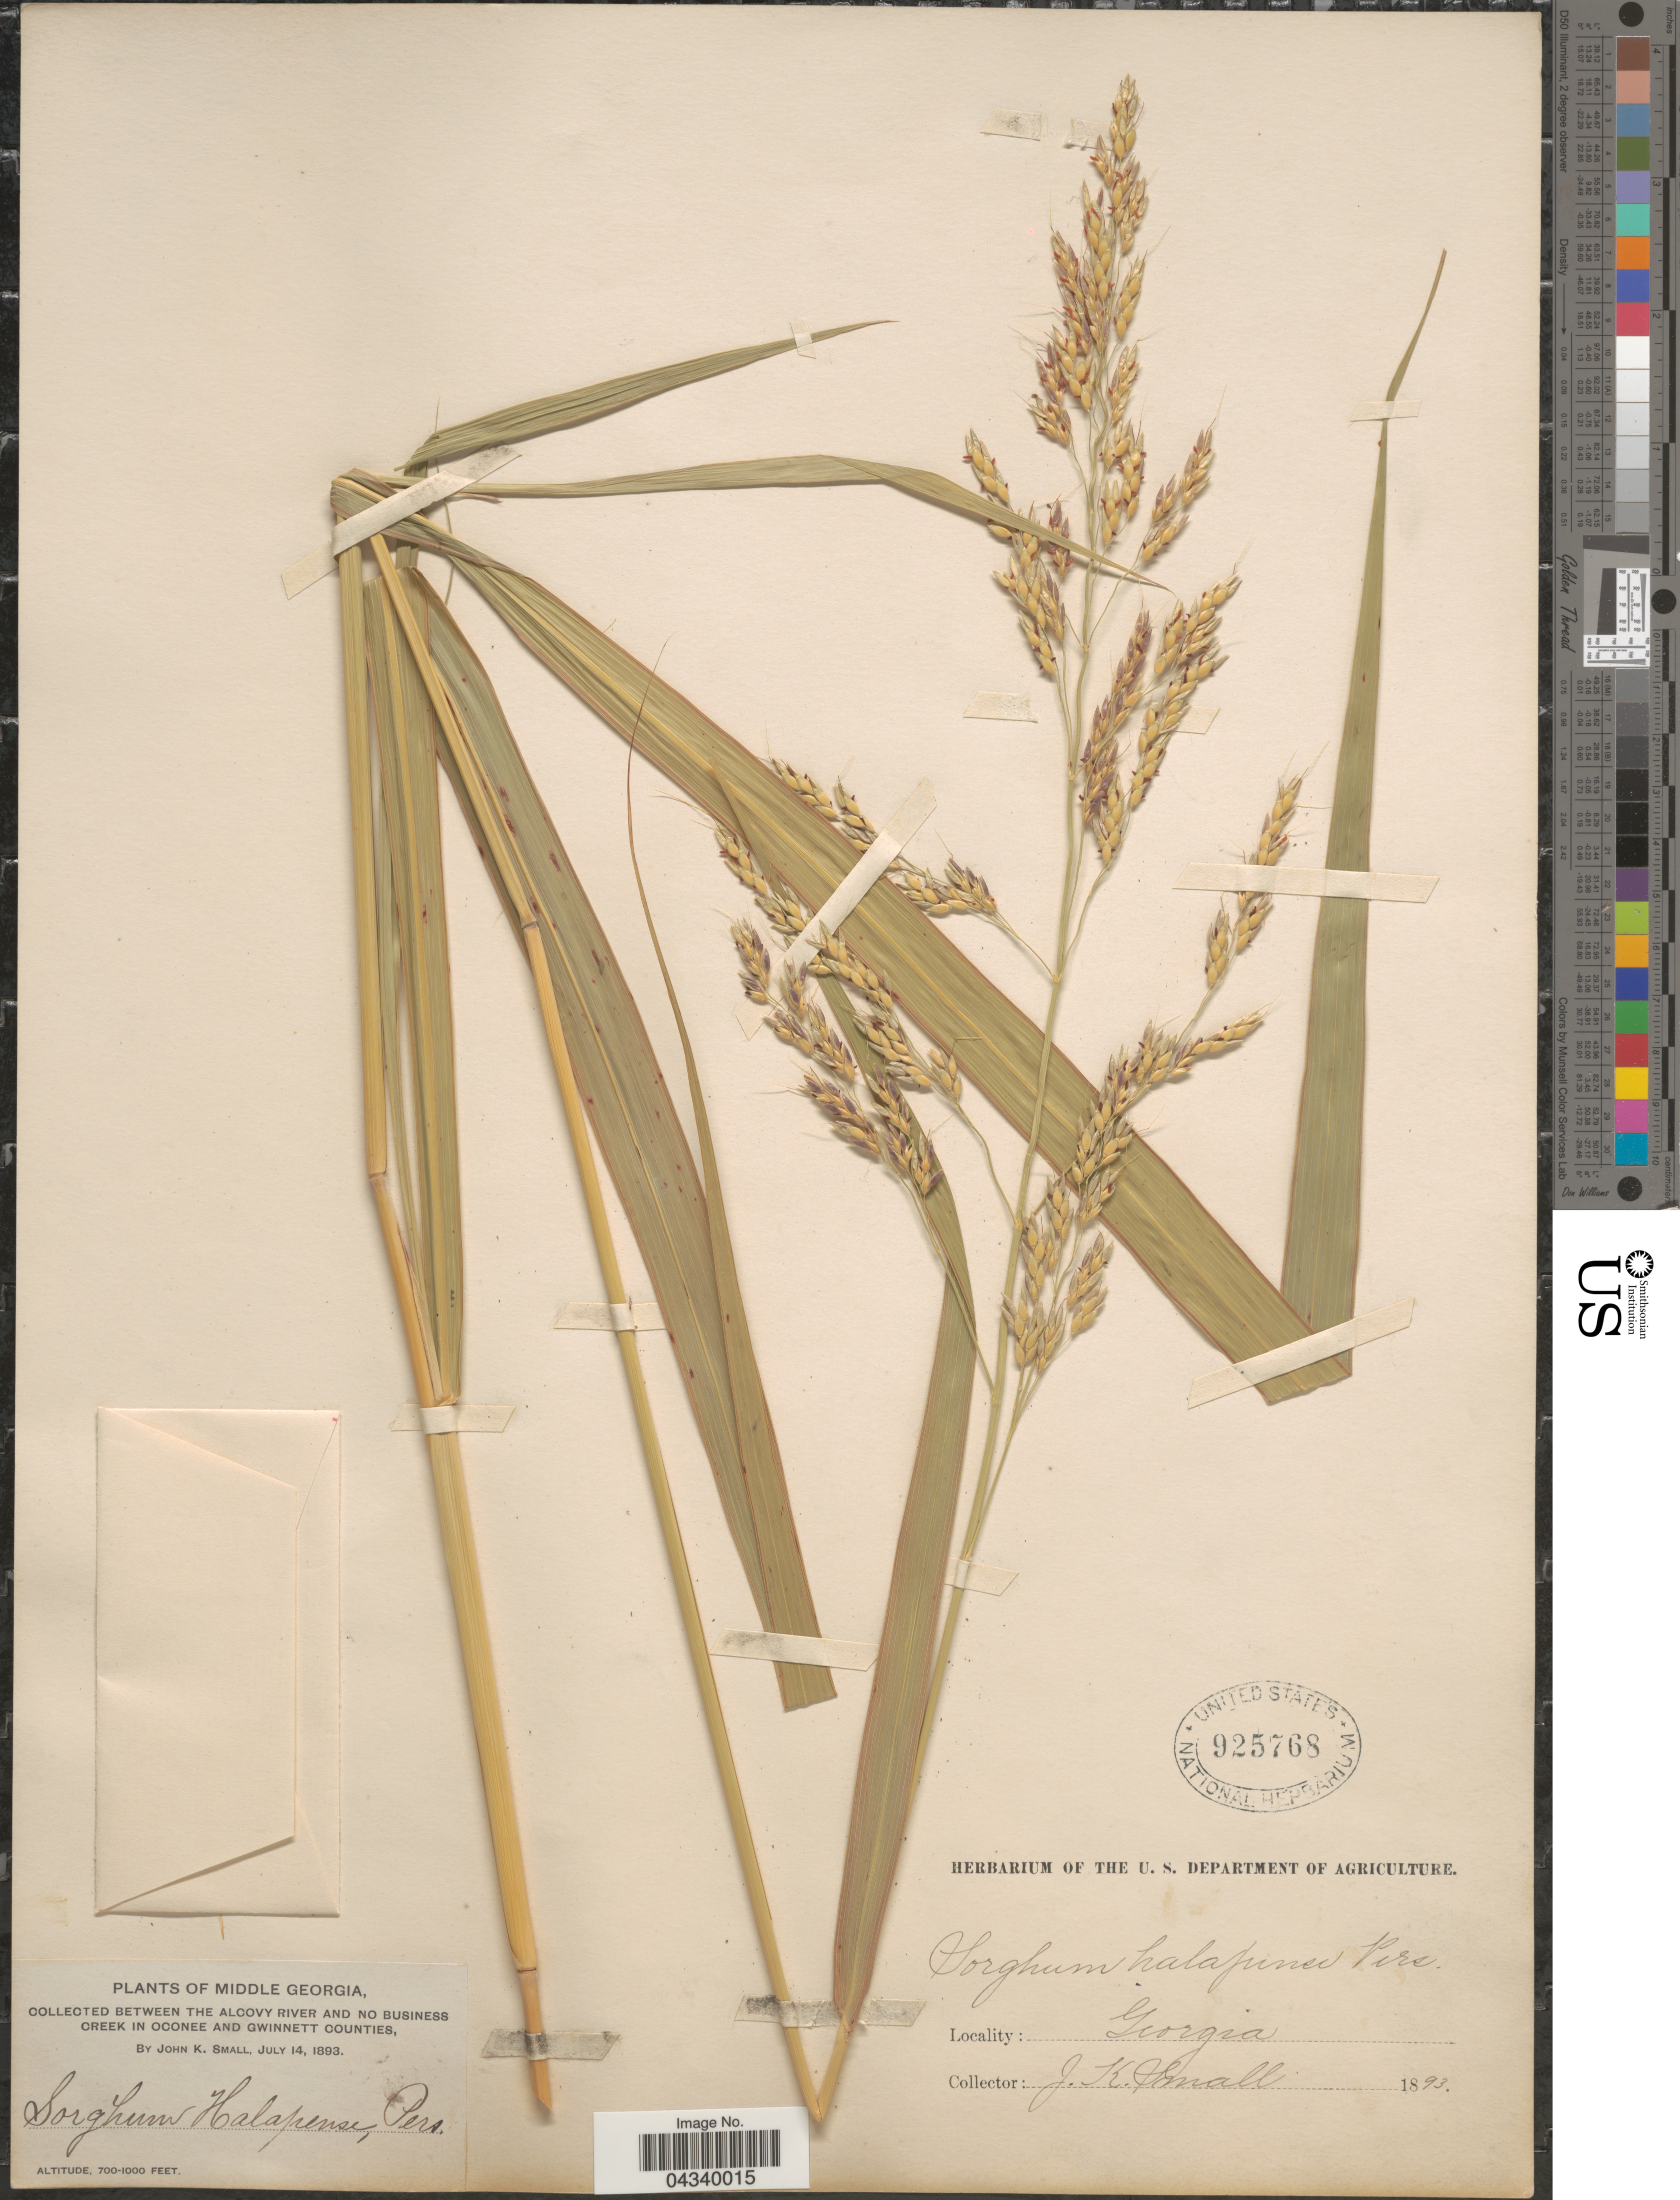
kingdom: Plantae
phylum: Tracheophyta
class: Liliopsida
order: Poales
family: Poaceae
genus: Sorghum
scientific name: Sorghum halepense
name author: (L.) Pers.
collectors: J. K. Small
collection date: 1893-07-14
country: United States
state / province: Georgia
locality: Middle Georgia. Between the Alcovy River and No Business Creek in Oconee and Gwinnett Counties.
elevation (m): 213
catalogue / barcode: US 925768